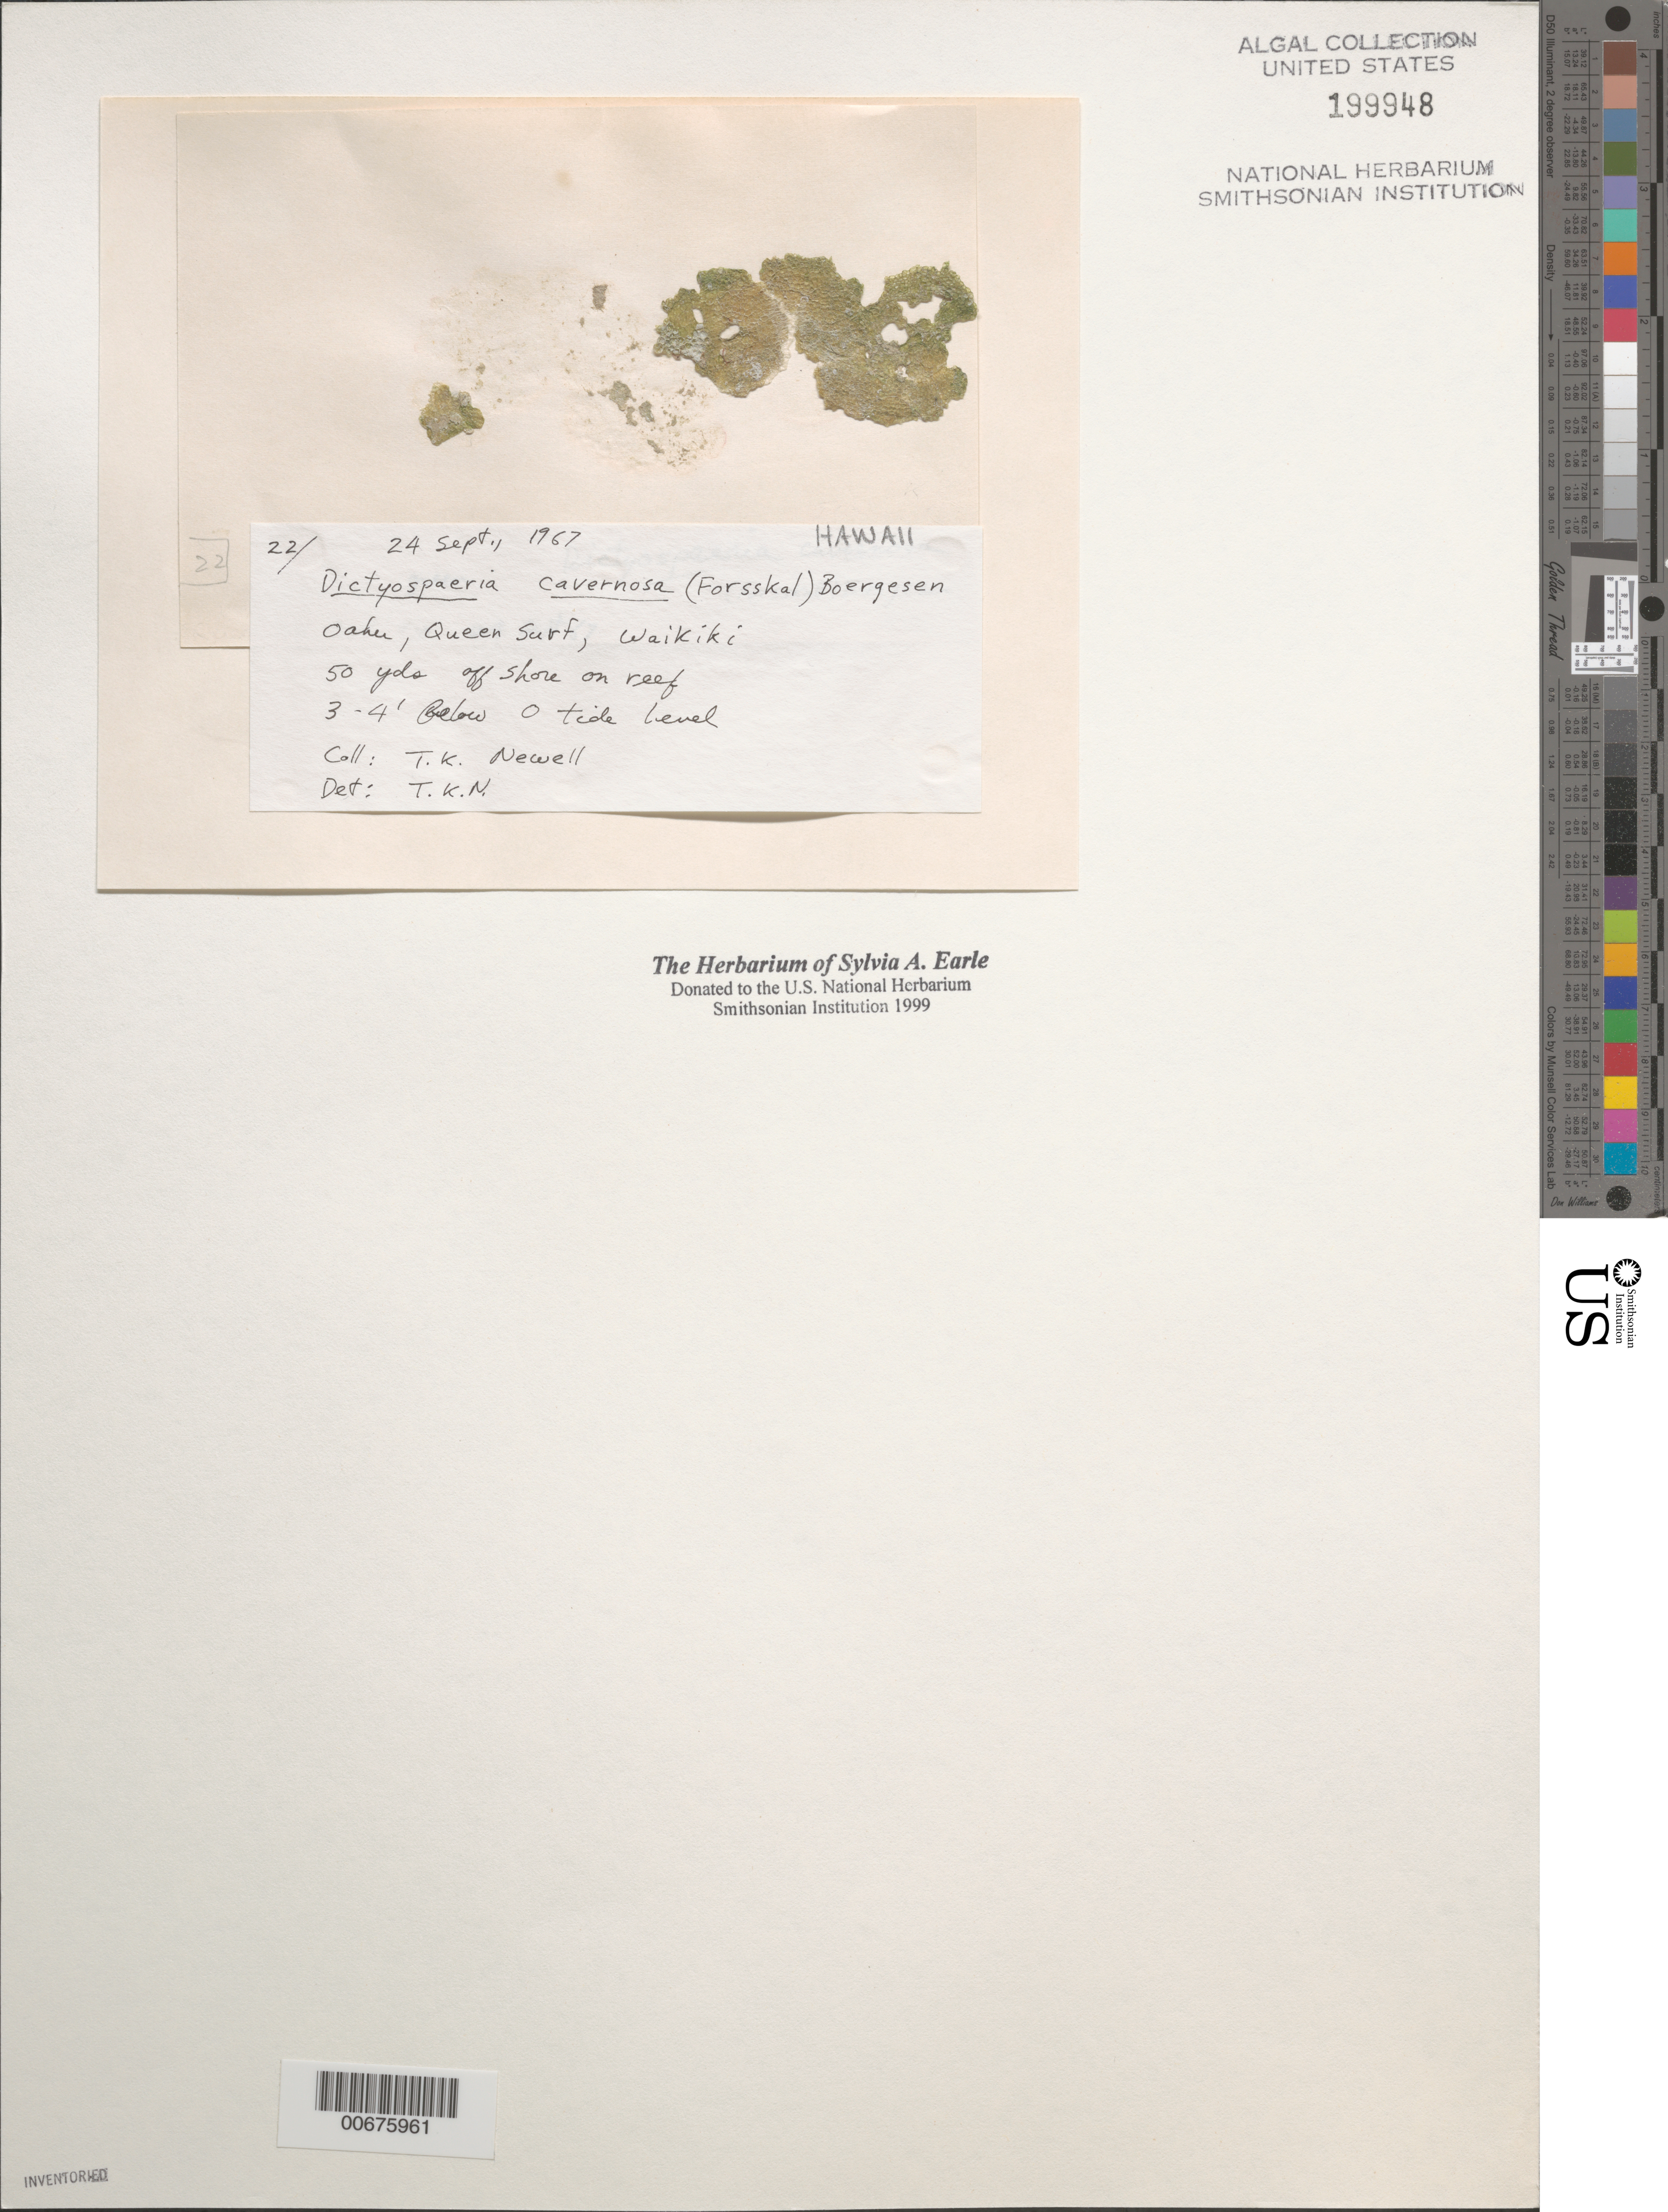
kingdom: Plantae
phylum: Chlorophyta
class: Ulvophyceae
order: Siphonocladales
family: Siphonocladaceae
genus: Dictyosphaeria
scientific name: Dictyosphaeria cavernosa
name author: (Forssk.) Børgesen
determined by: Newell, Thomas K.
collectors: T. K. Newell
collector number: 22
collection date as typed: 24 Sep 1967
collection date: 1967-09-24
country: United States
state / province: Hawaii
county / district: Honolulu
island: Oahu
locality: Waikiki, Queen's Ssurf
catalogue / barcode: US 199948